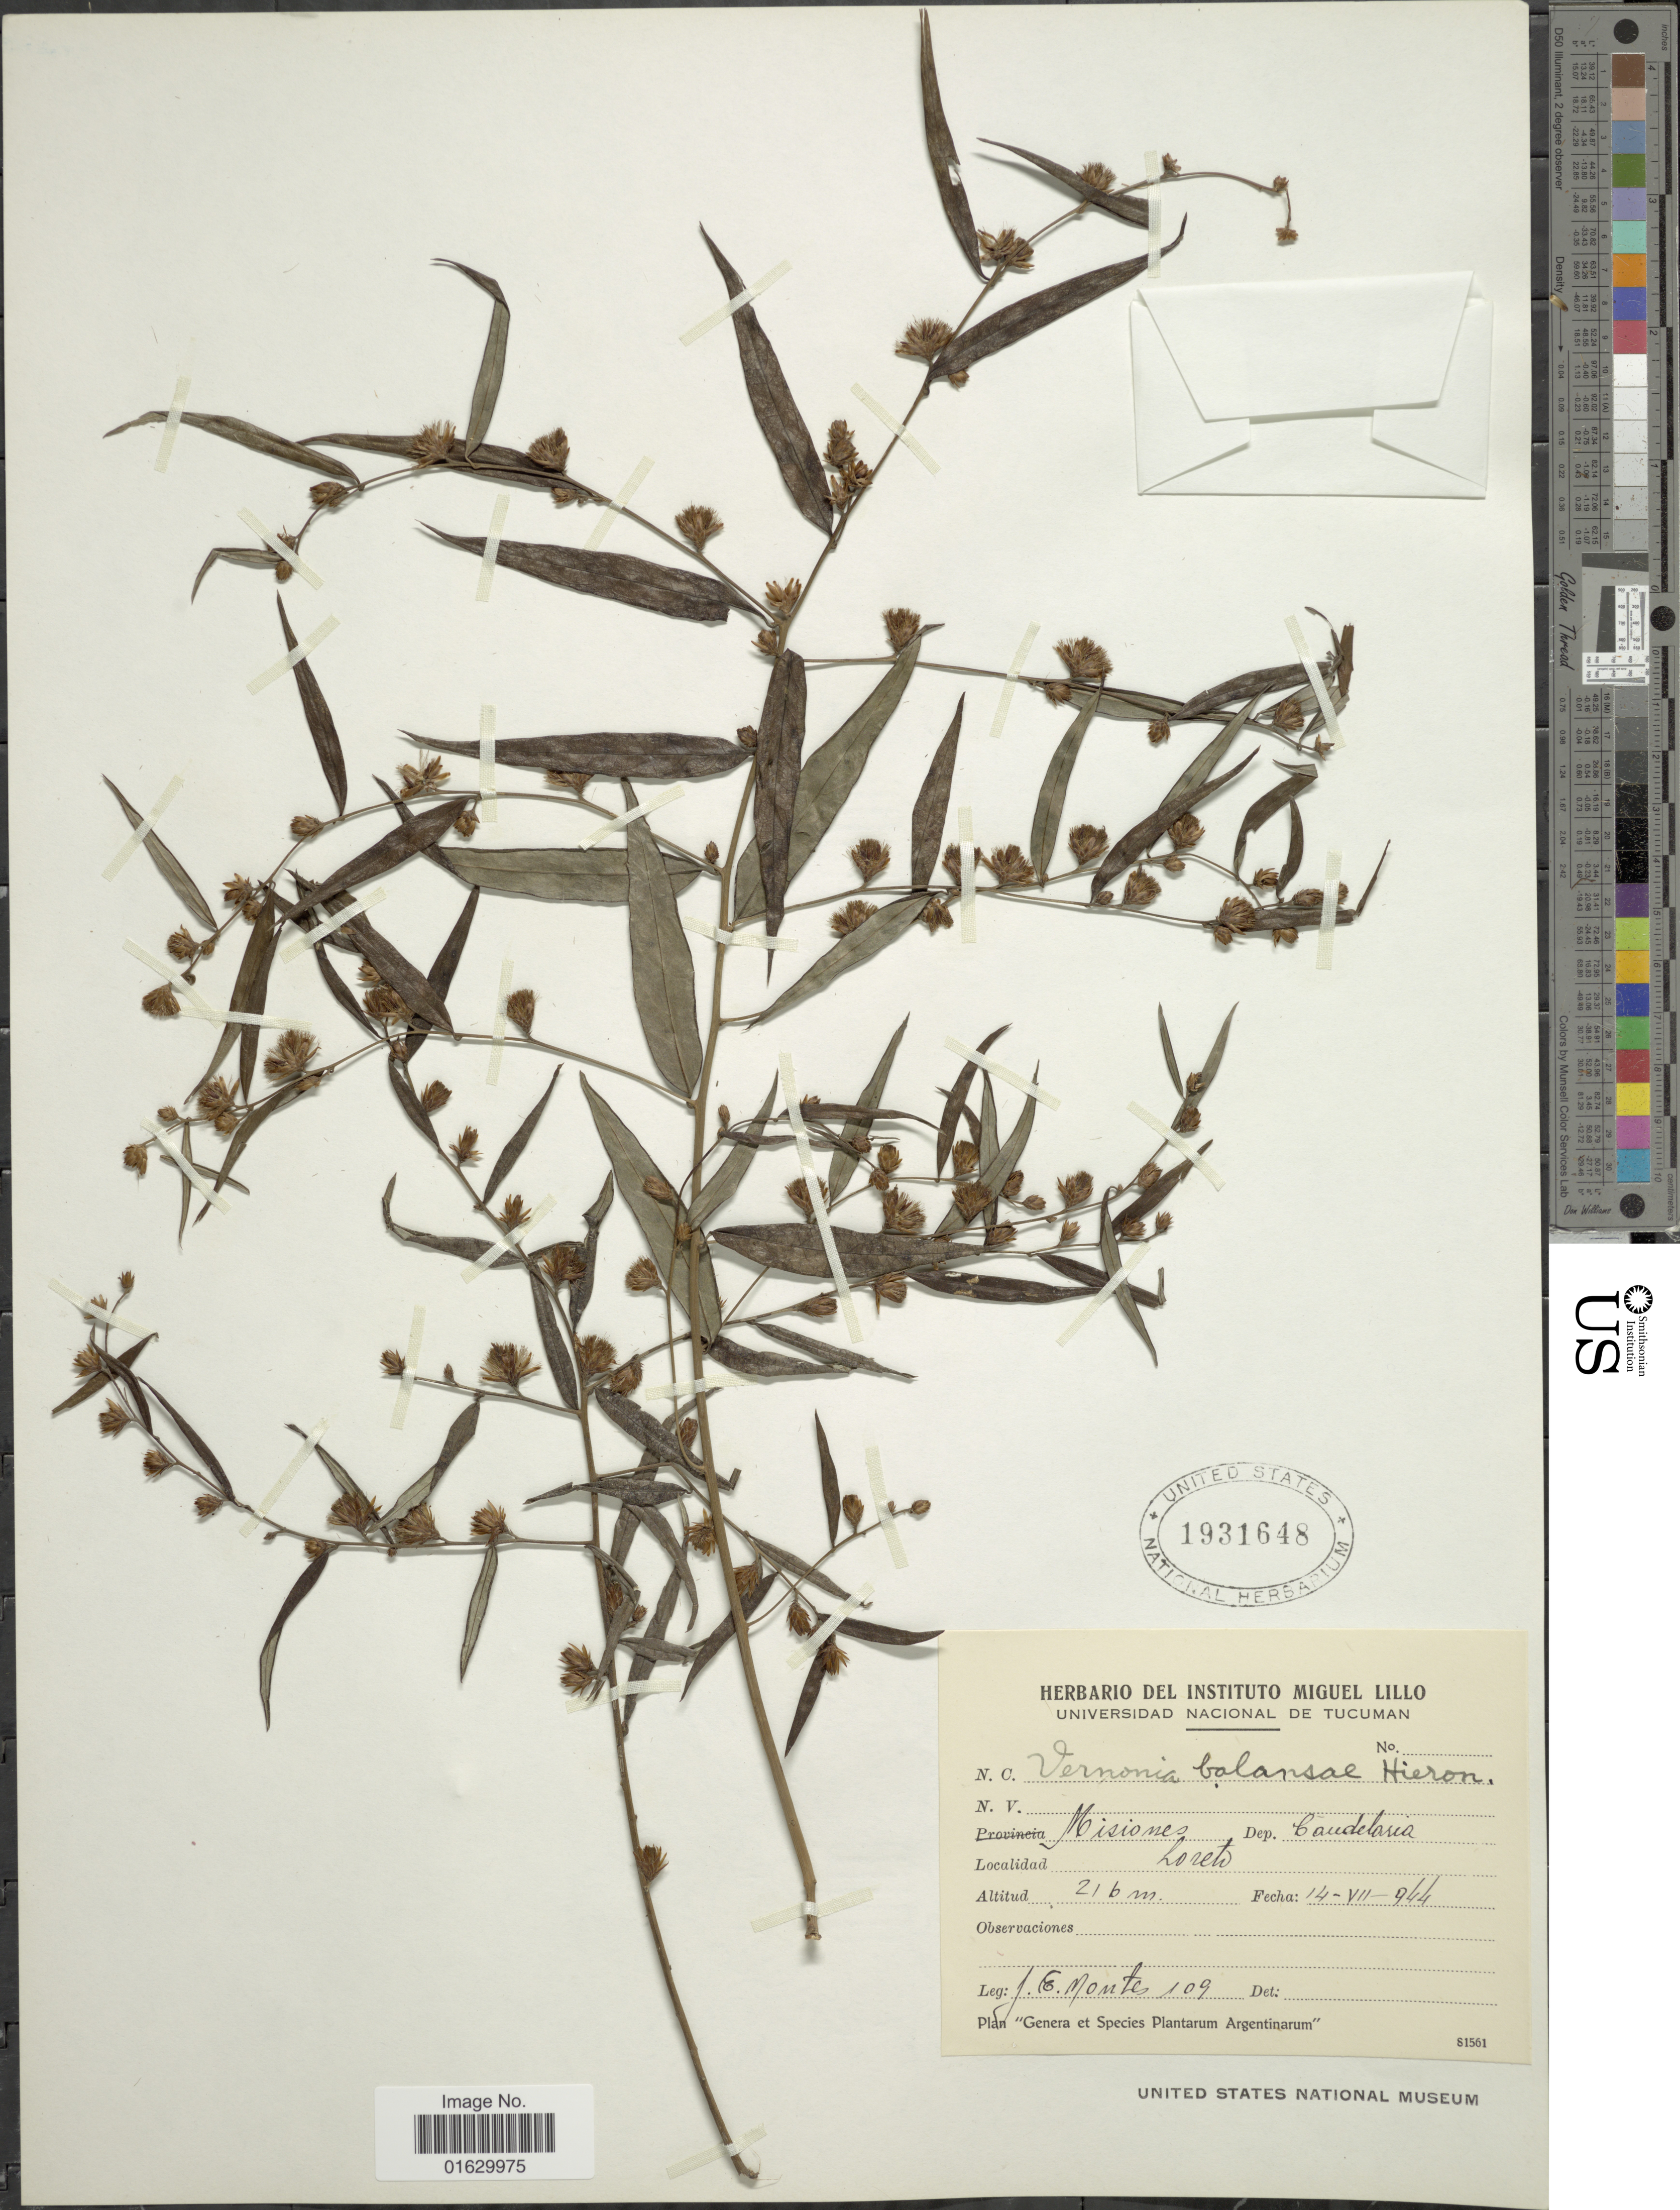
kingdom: Plantae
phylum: Tracheophyta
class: Magnoliopsida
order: Asterales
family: Asteraceae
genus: Lepidaploa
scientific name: Lepidaploa balansae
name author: (Hieron.) H. Rob.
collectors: J. E. Montes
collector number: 109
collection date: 1966-07-14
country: Argentina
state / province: Misiones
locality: Missiones, Dep. Candelaria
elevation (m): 216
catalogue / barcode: US 1931648